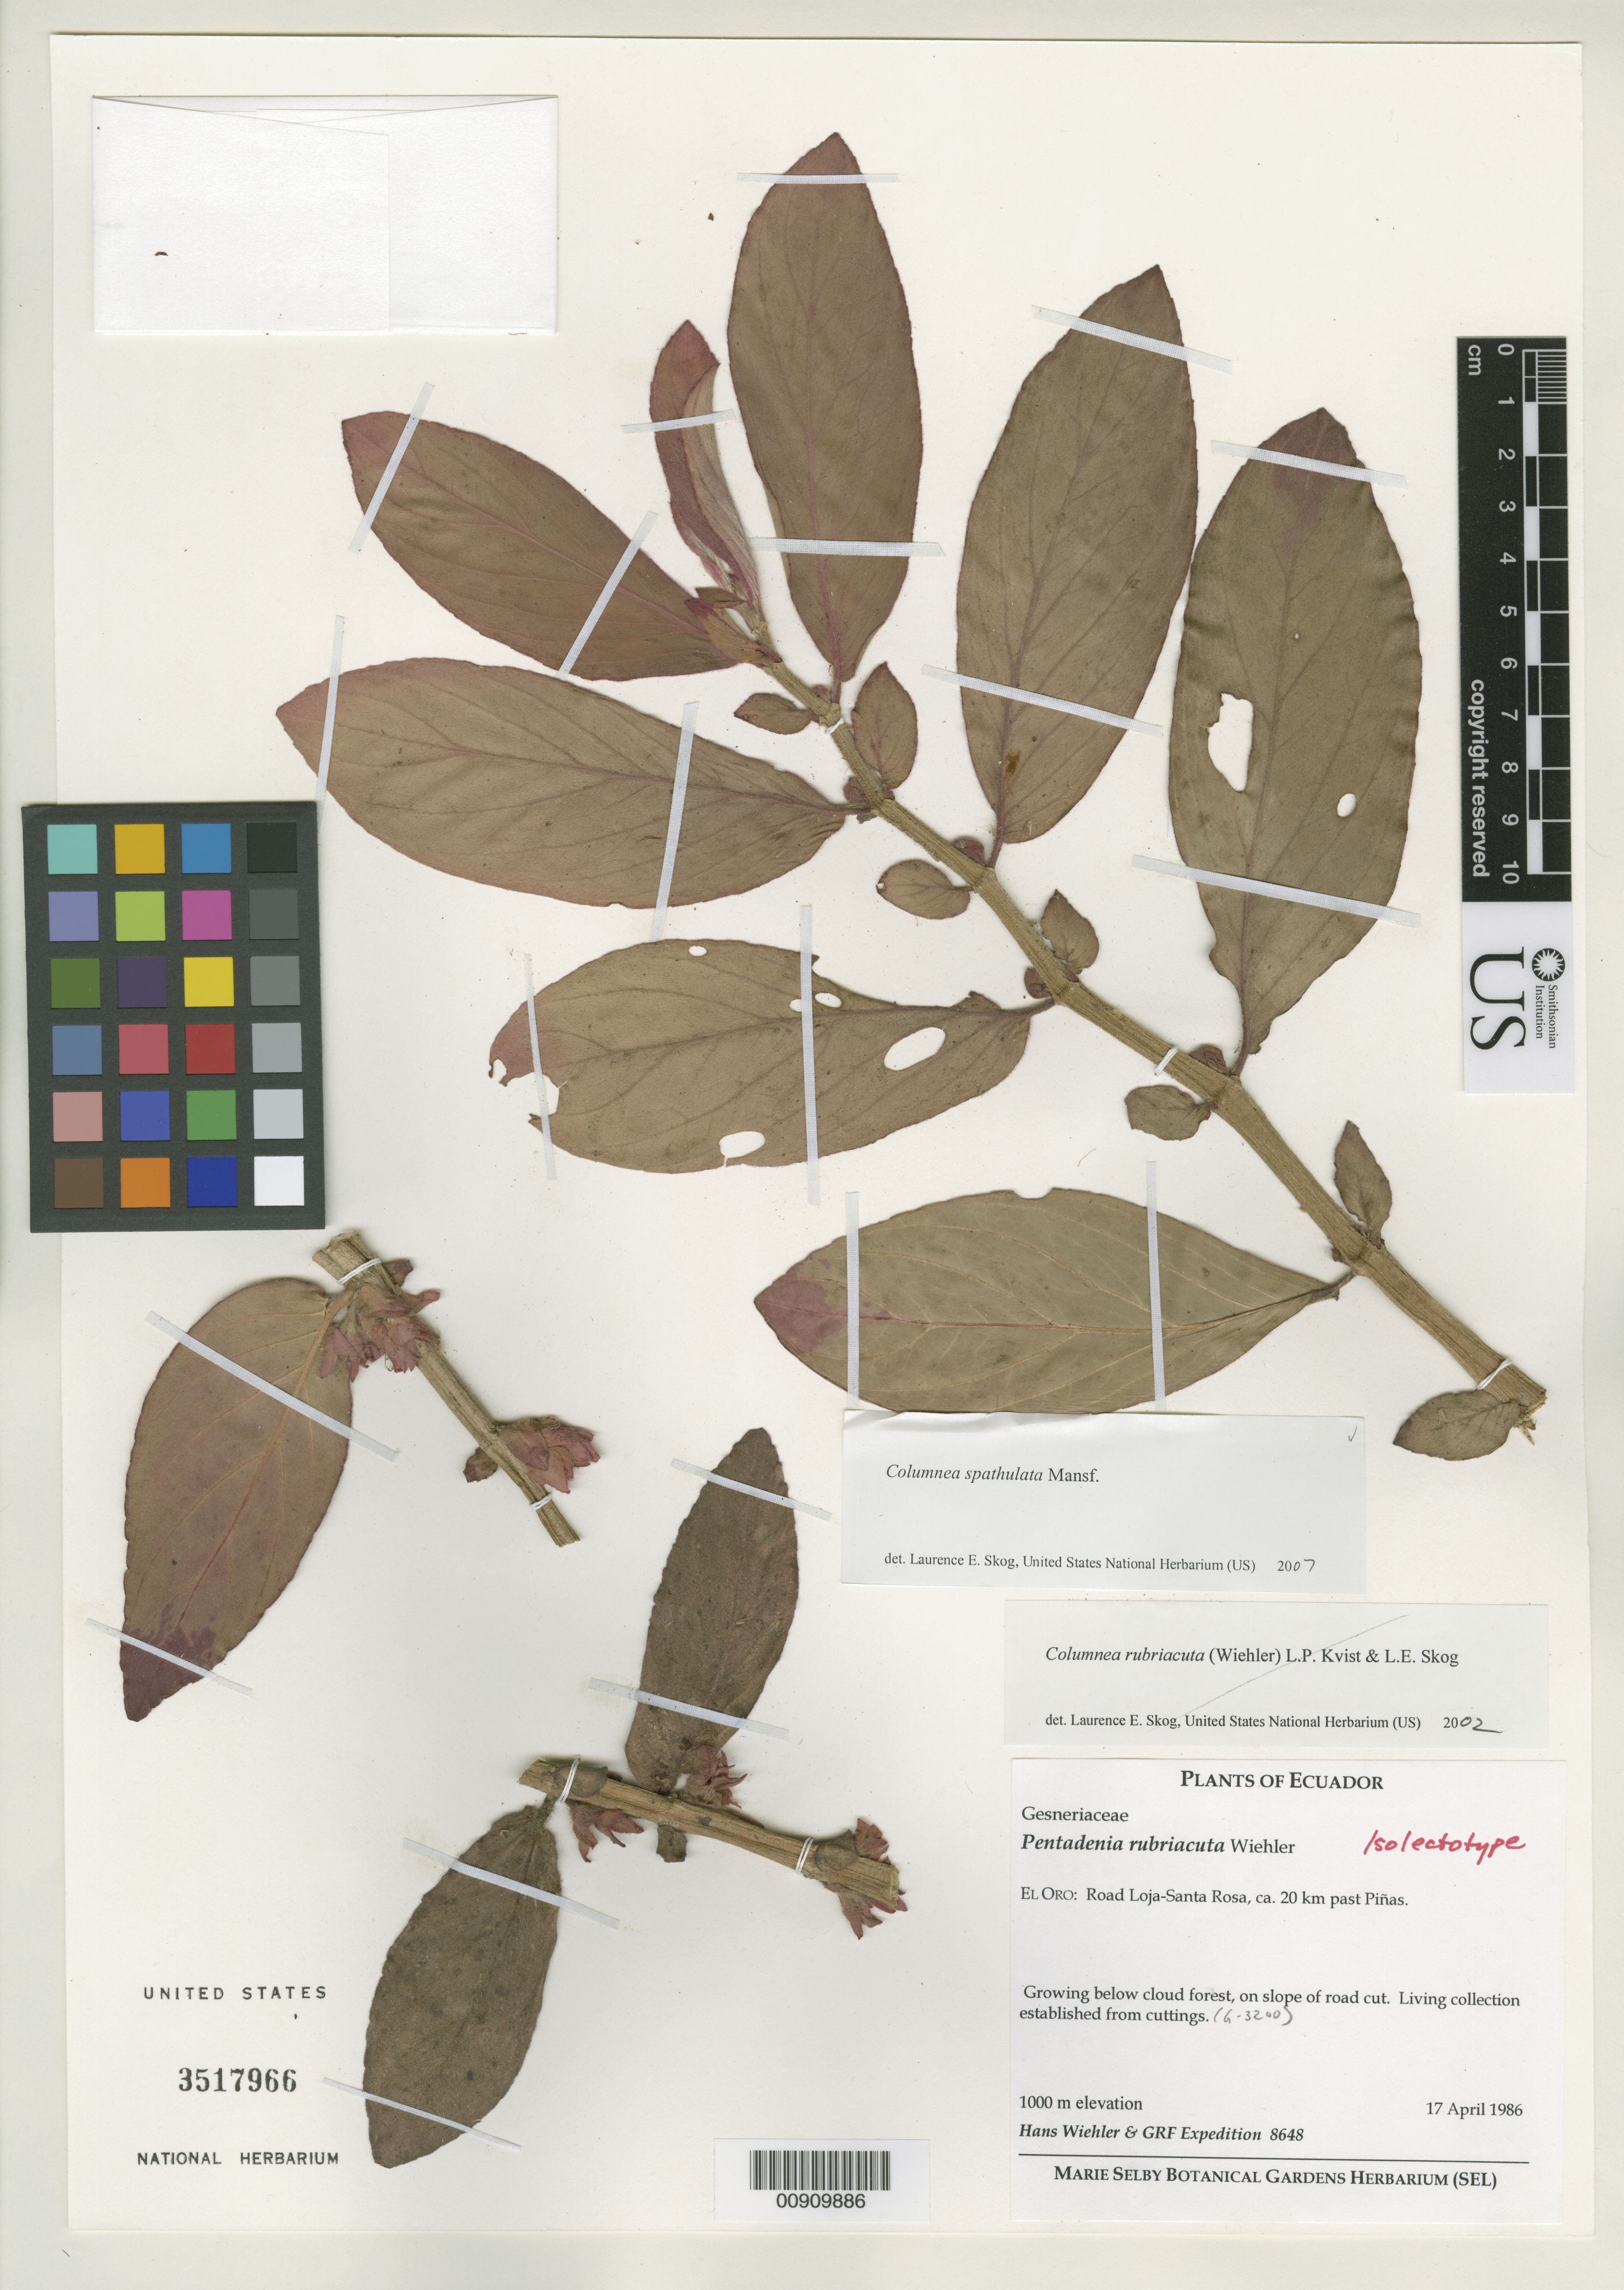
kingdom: Plantae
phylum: Tracheophyta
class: Magnoliopsida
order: Lamiales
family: Gesneriaceae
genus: Pentadenia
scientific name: Pentadenia rubriacuta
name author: Wiehler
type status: Isolectotype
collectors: H. J. Wiehler & GRF Expedition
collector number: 8648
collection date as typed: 17 Apr 1986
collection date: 1986-04-17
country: Ecuador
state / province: El Oro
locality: El Oro: Road Loja-Santa Rosa, ca. 20 km past Piñas.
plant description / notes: Type collection cited as Wiehler 90175, made from cultivated material of this collection; no duplicates found.; Living collection [G-3200] established from cuttings.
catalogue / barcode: US 3517966